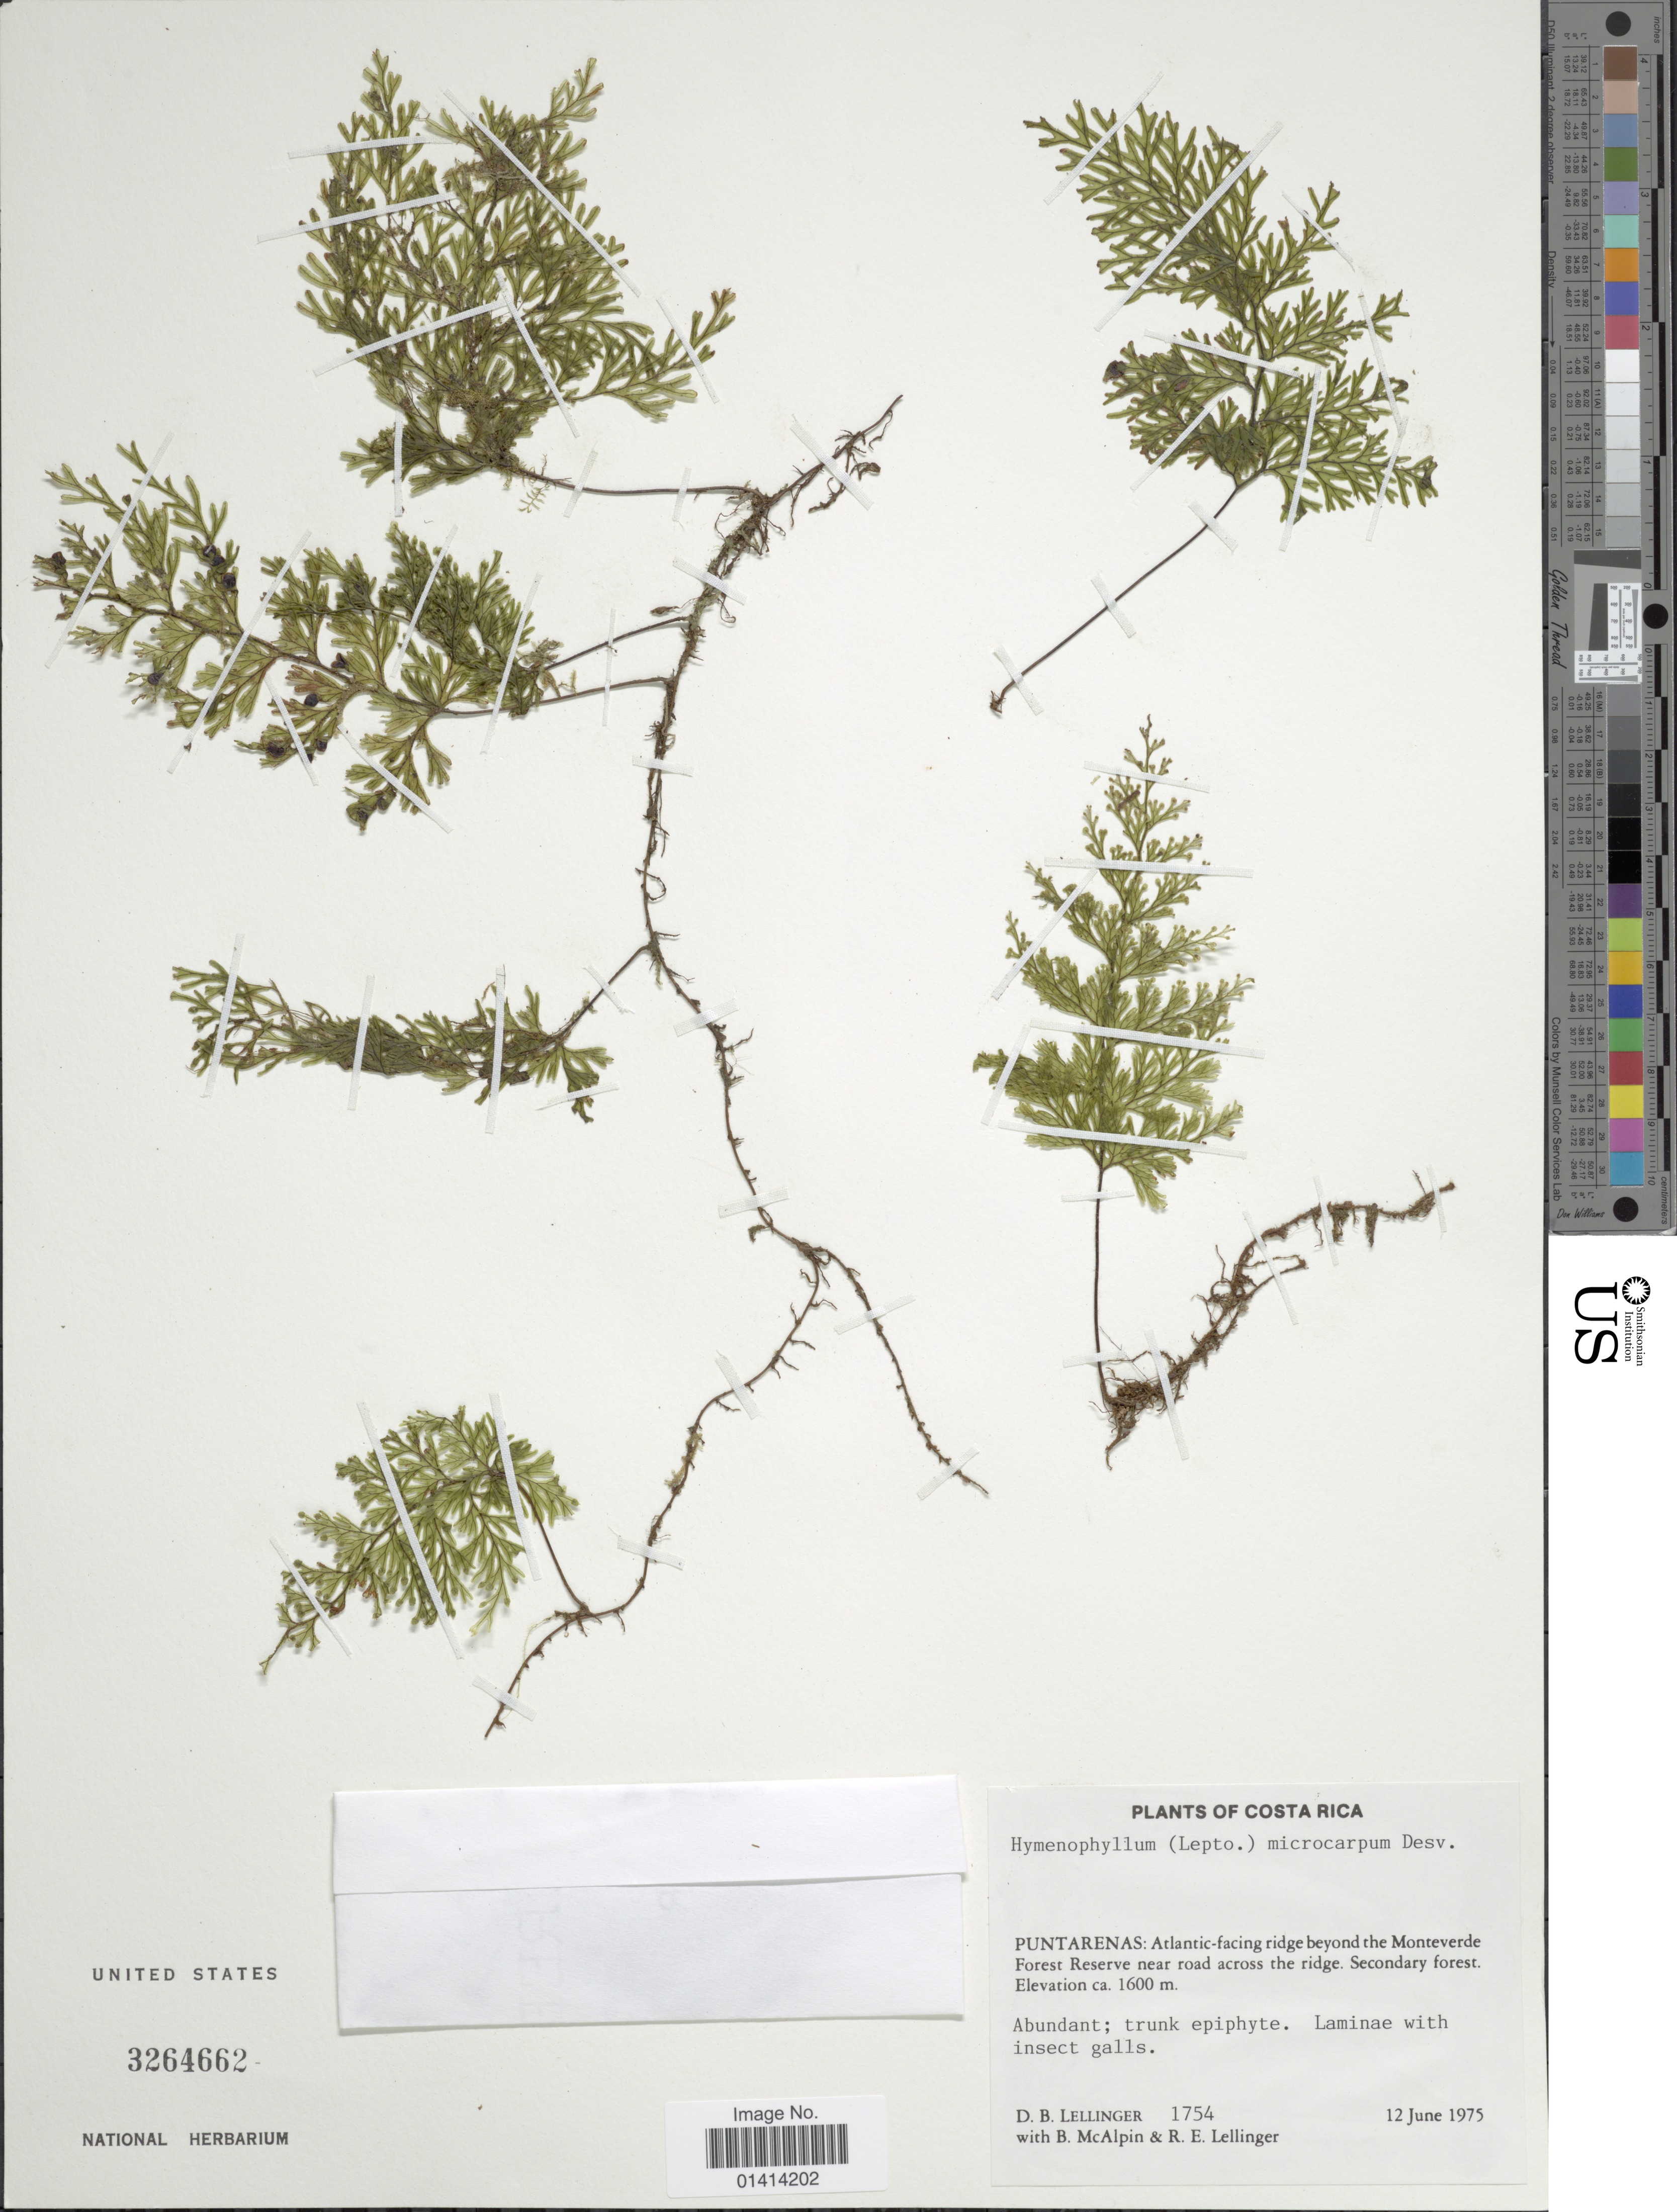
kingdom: Plantae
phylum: Tracheophyta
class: Polypodiopsida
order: Hymenophyllales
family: Hymenophyllaceae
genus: Hymenophyllum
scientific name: Hymenophyllum microcarpum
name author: (Desv.) Lellinger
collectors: D. B. Lellinger, B. Mcalpin & R. E. Lellinger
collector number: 1754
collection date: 1975-06-12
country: Costa Rica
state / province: Puntarenas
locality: Atlantic-facing ridge beyond the Monteverde Forest Reserve near road across the ridge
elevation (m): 1600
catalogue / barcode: US 3264662